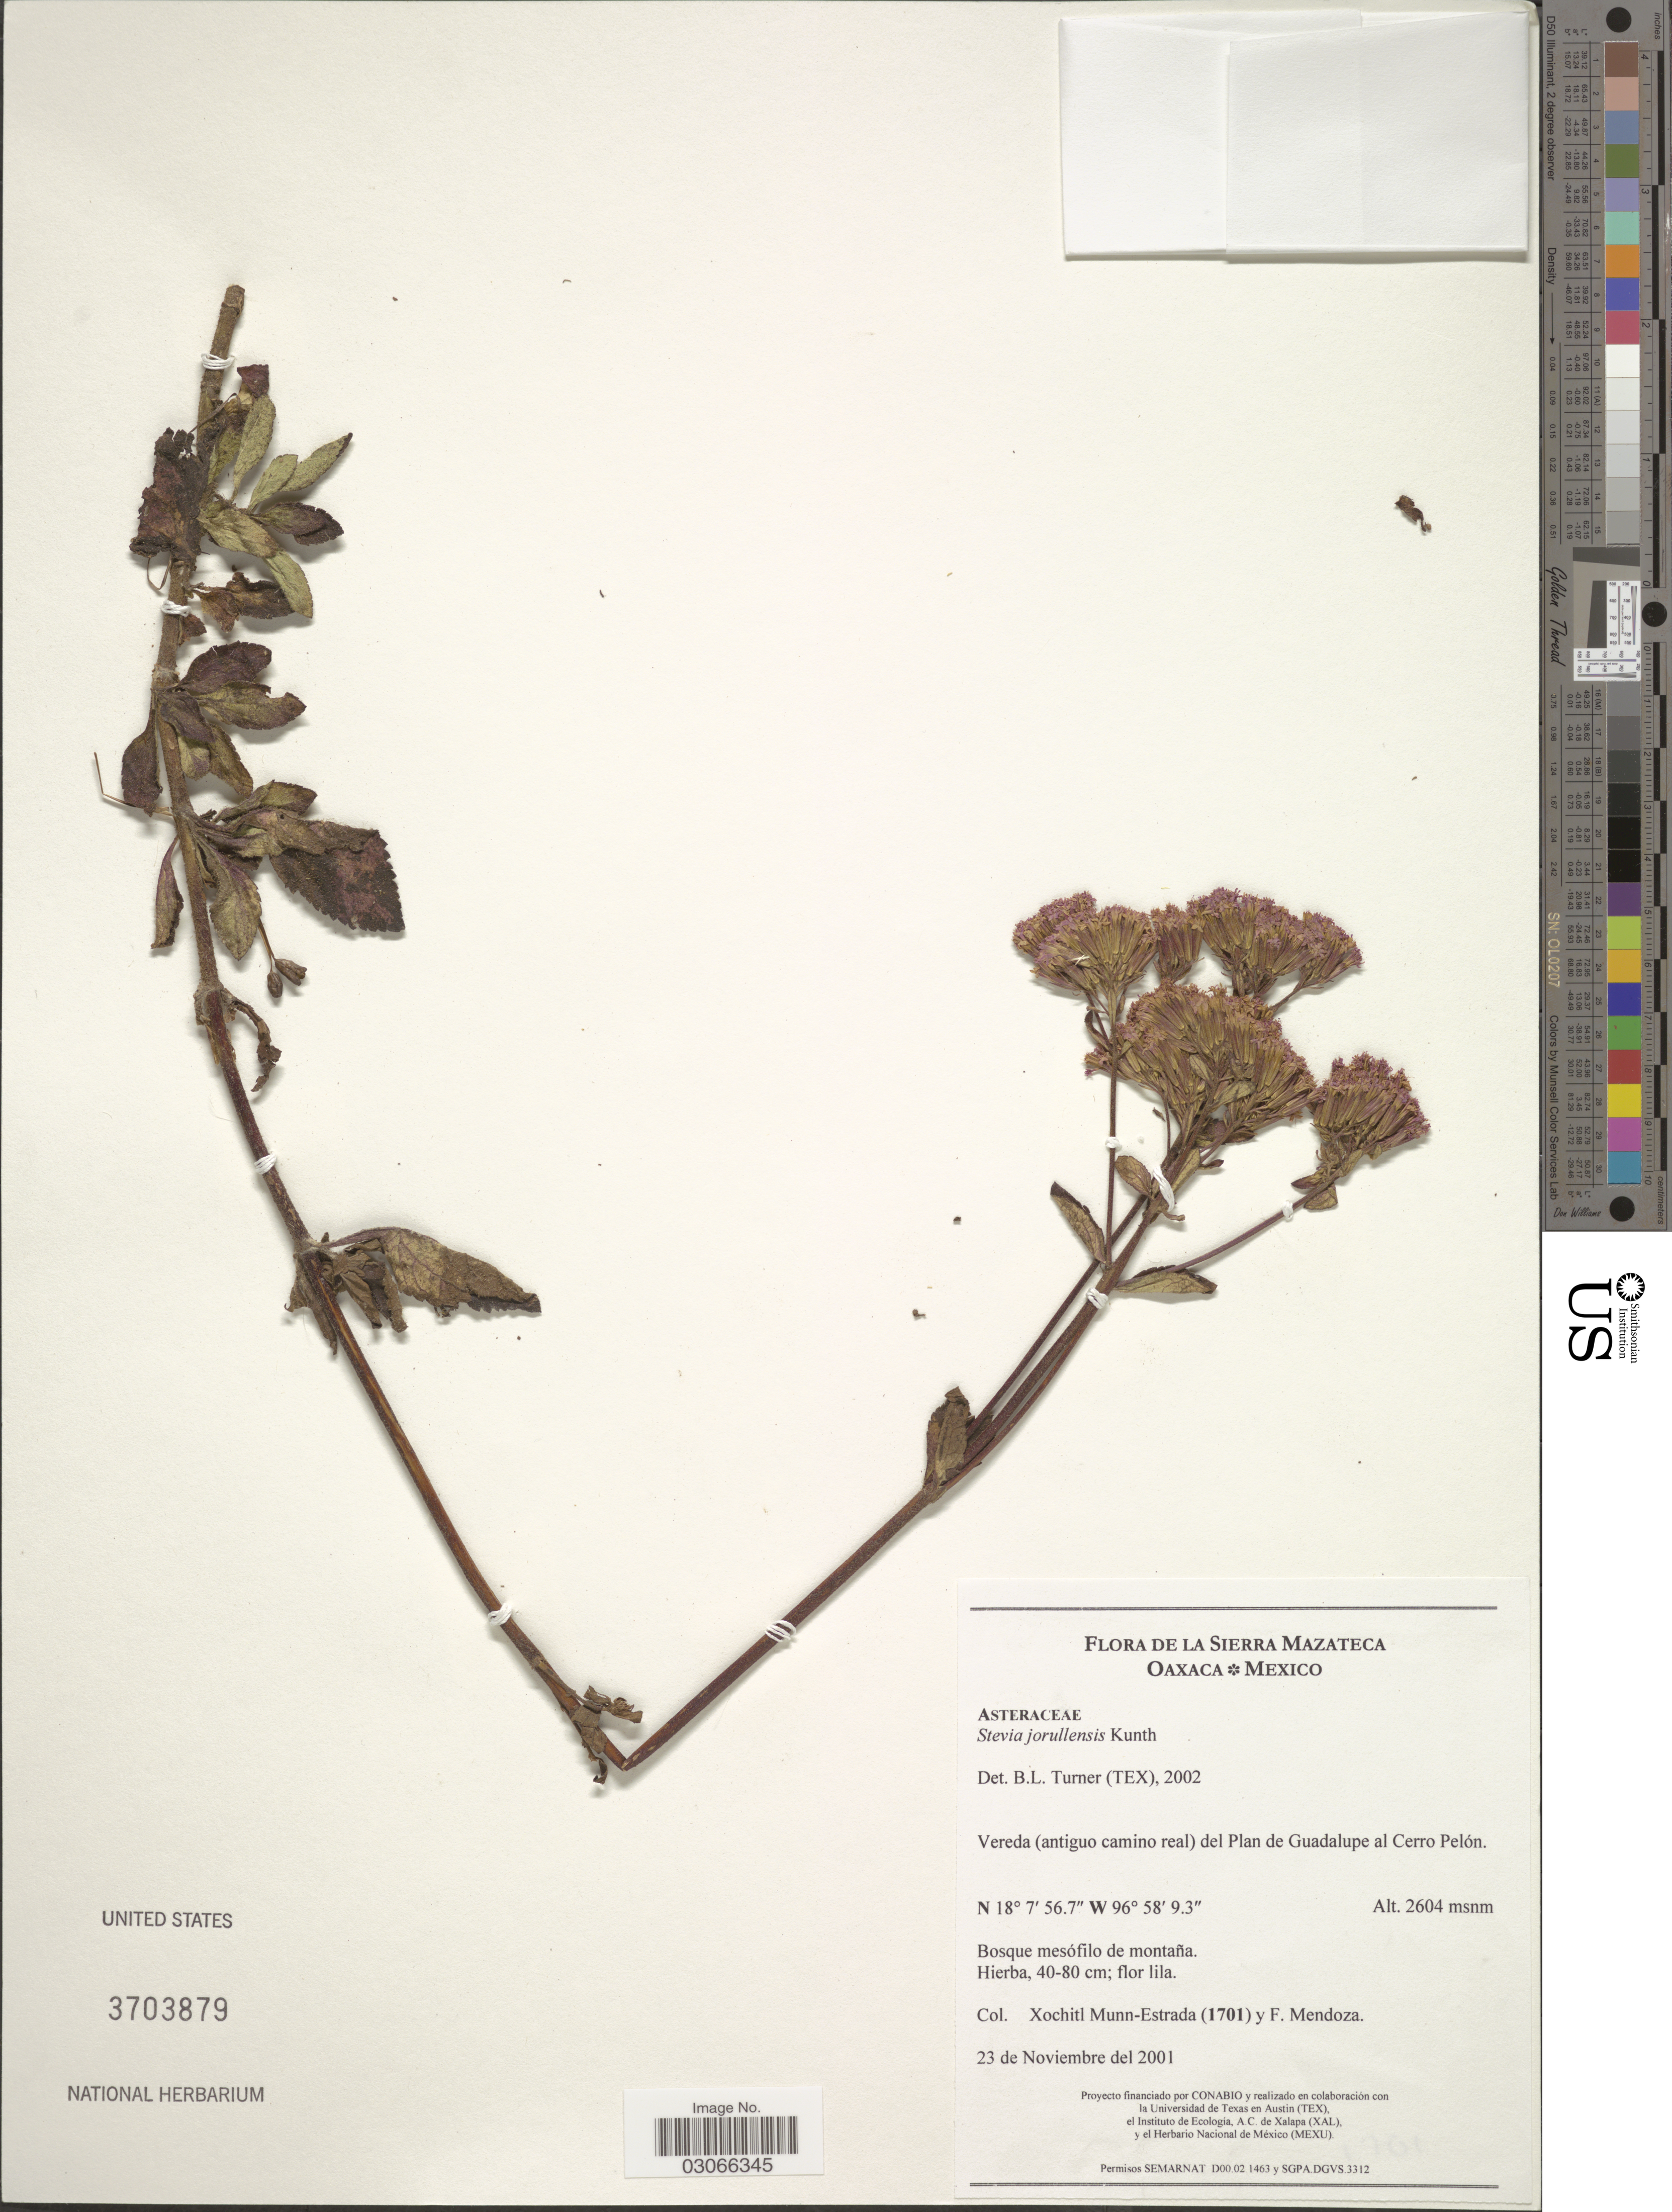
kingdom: Plantae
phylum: Tracheophyta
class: Magnoliopsida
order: Asterales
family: Asteraceae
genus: Stevia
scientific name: Stevia jorullensis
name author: Kunth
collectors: X. Munn-Estrada & F. Mendoza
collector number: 1701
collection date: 2001-11-23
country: Mexico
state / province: Oaxaca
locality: La Sierra Mazateca. Vereda (antiguo camino real) del Plan de Guadalupe al Cerro Pelón.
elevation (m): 2604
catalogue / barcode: US 3703879